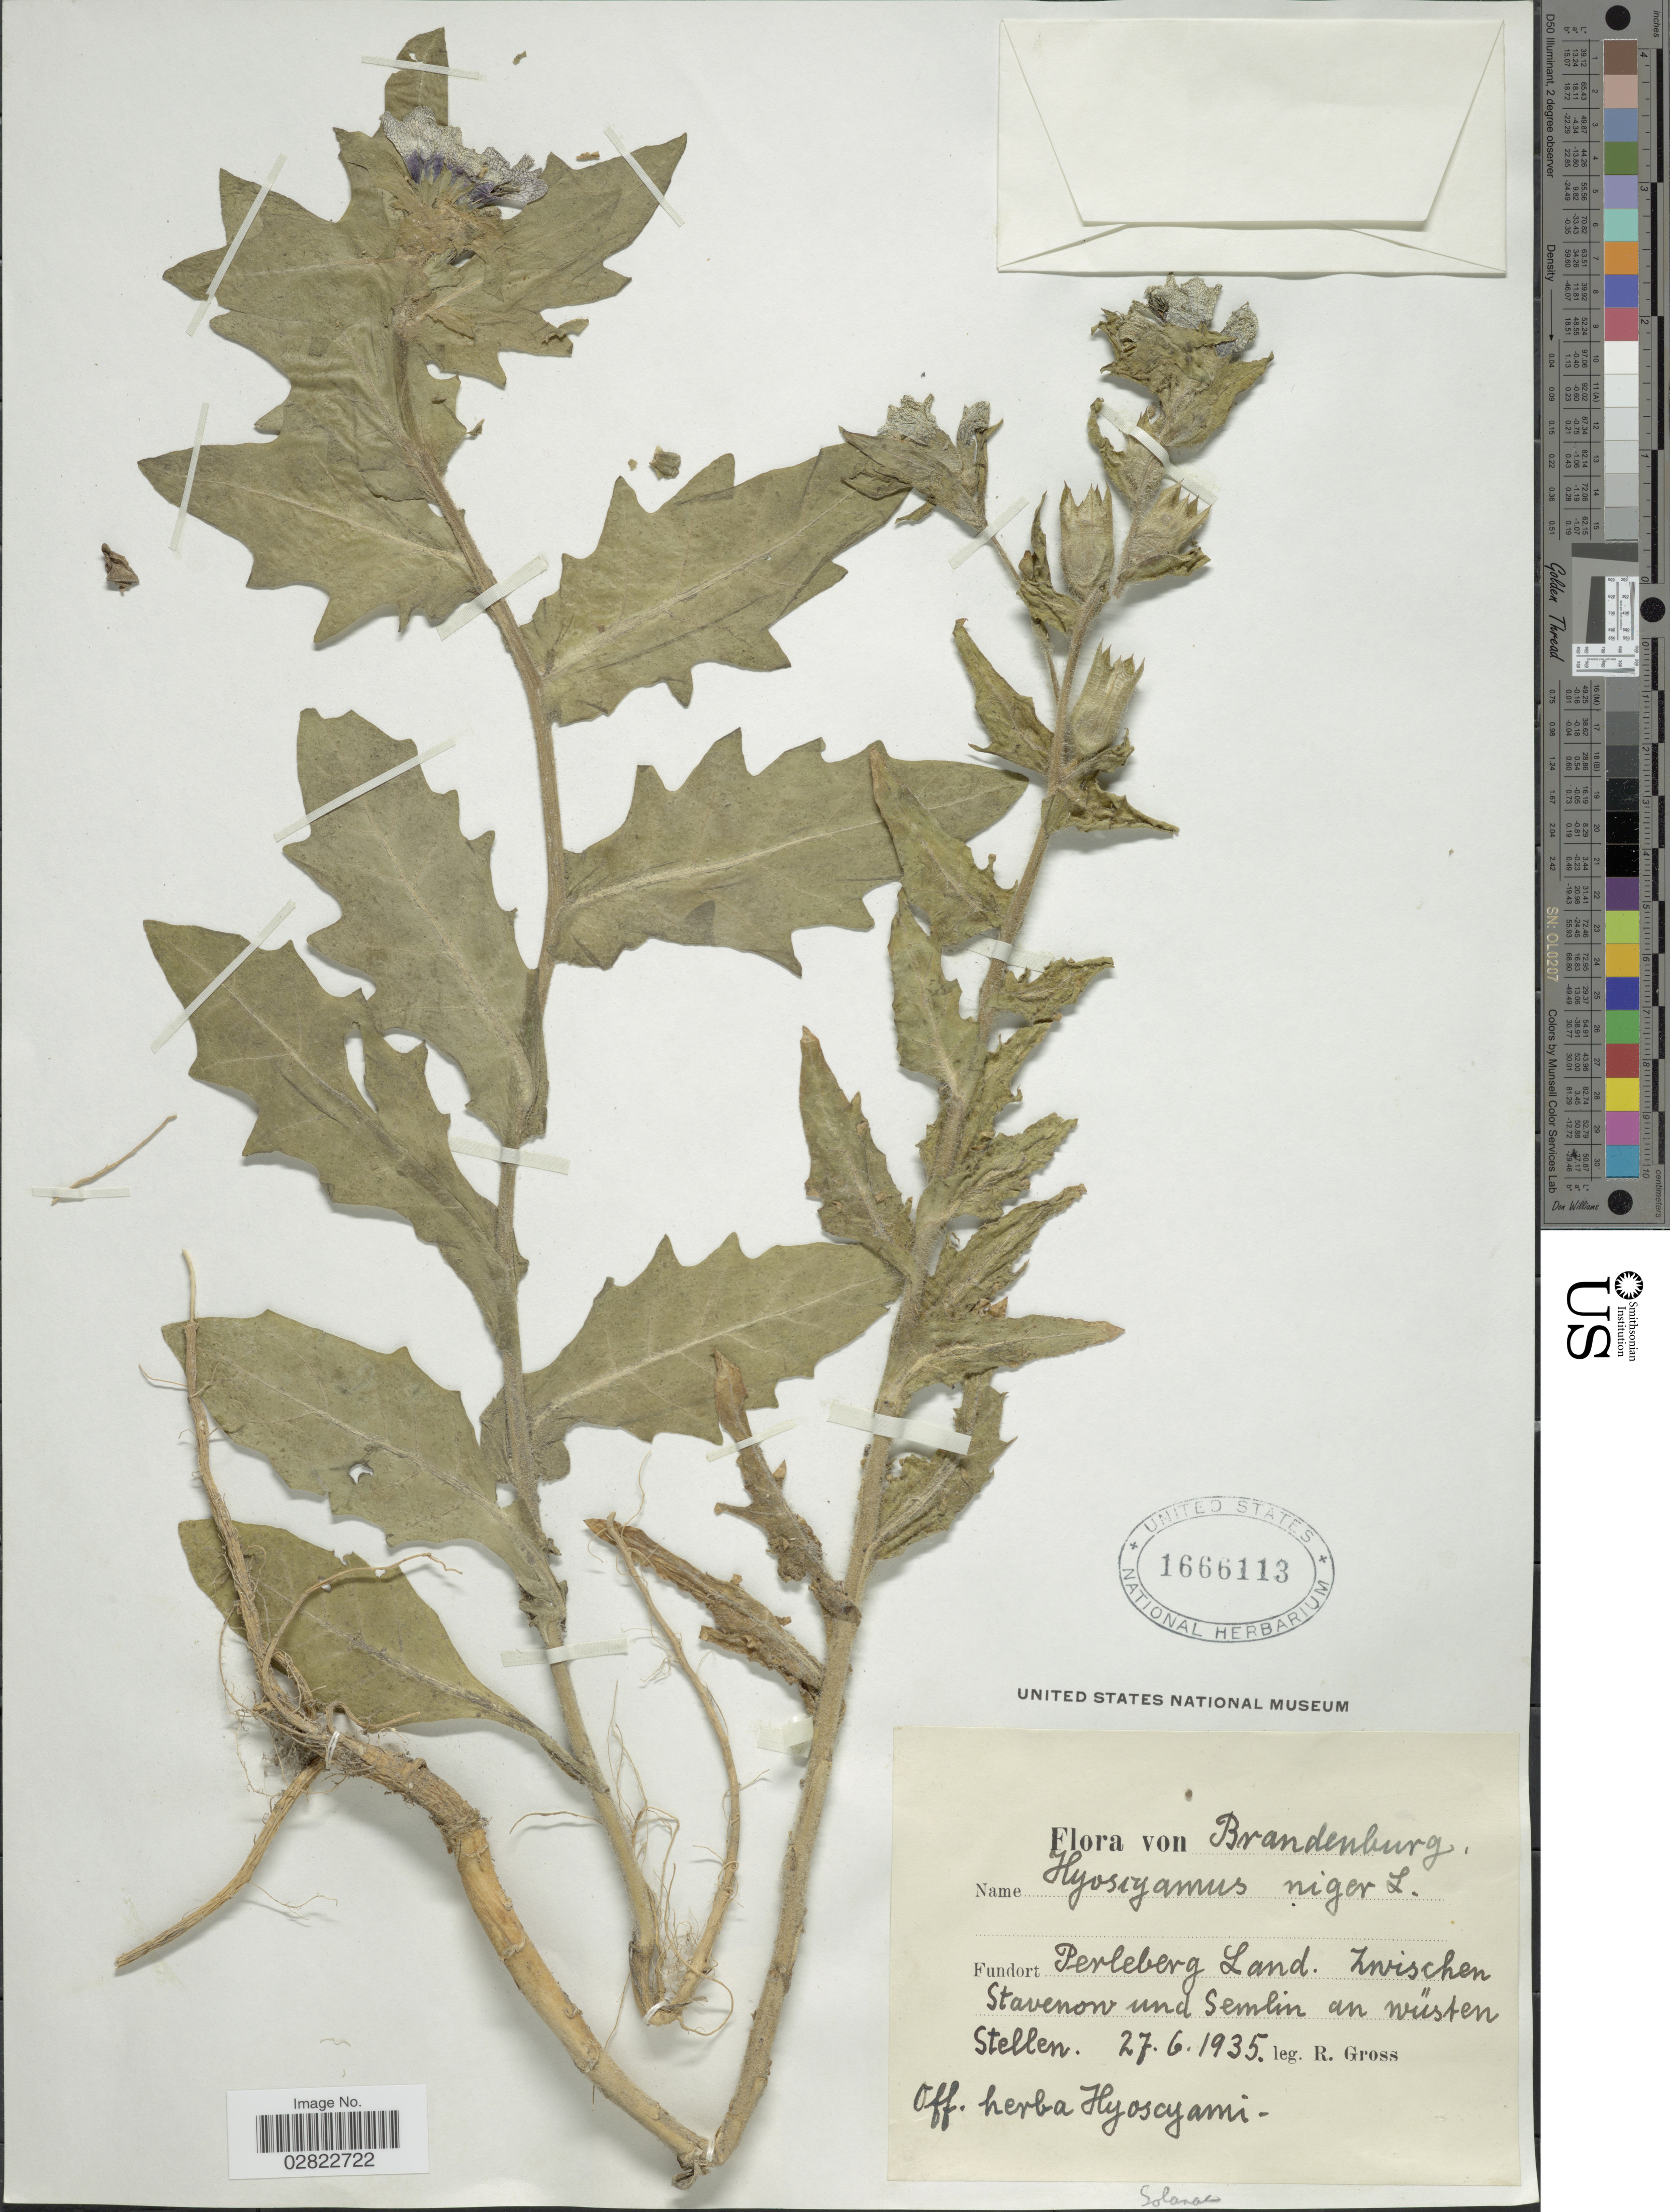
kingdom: Plantae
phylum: Tracheophyta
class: Magnoliopsida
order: Solanales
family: Solanaceae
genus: Hyoscyamus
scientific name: Hyoscyamus niger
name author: L.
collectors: R. Gross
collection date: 1935-06-27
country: Germany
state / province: Brandenburg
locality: Fundort Perleberg Land, Zwischen Stavenow und Semlin an Wüsten Stellen.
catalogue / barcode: US 1666113